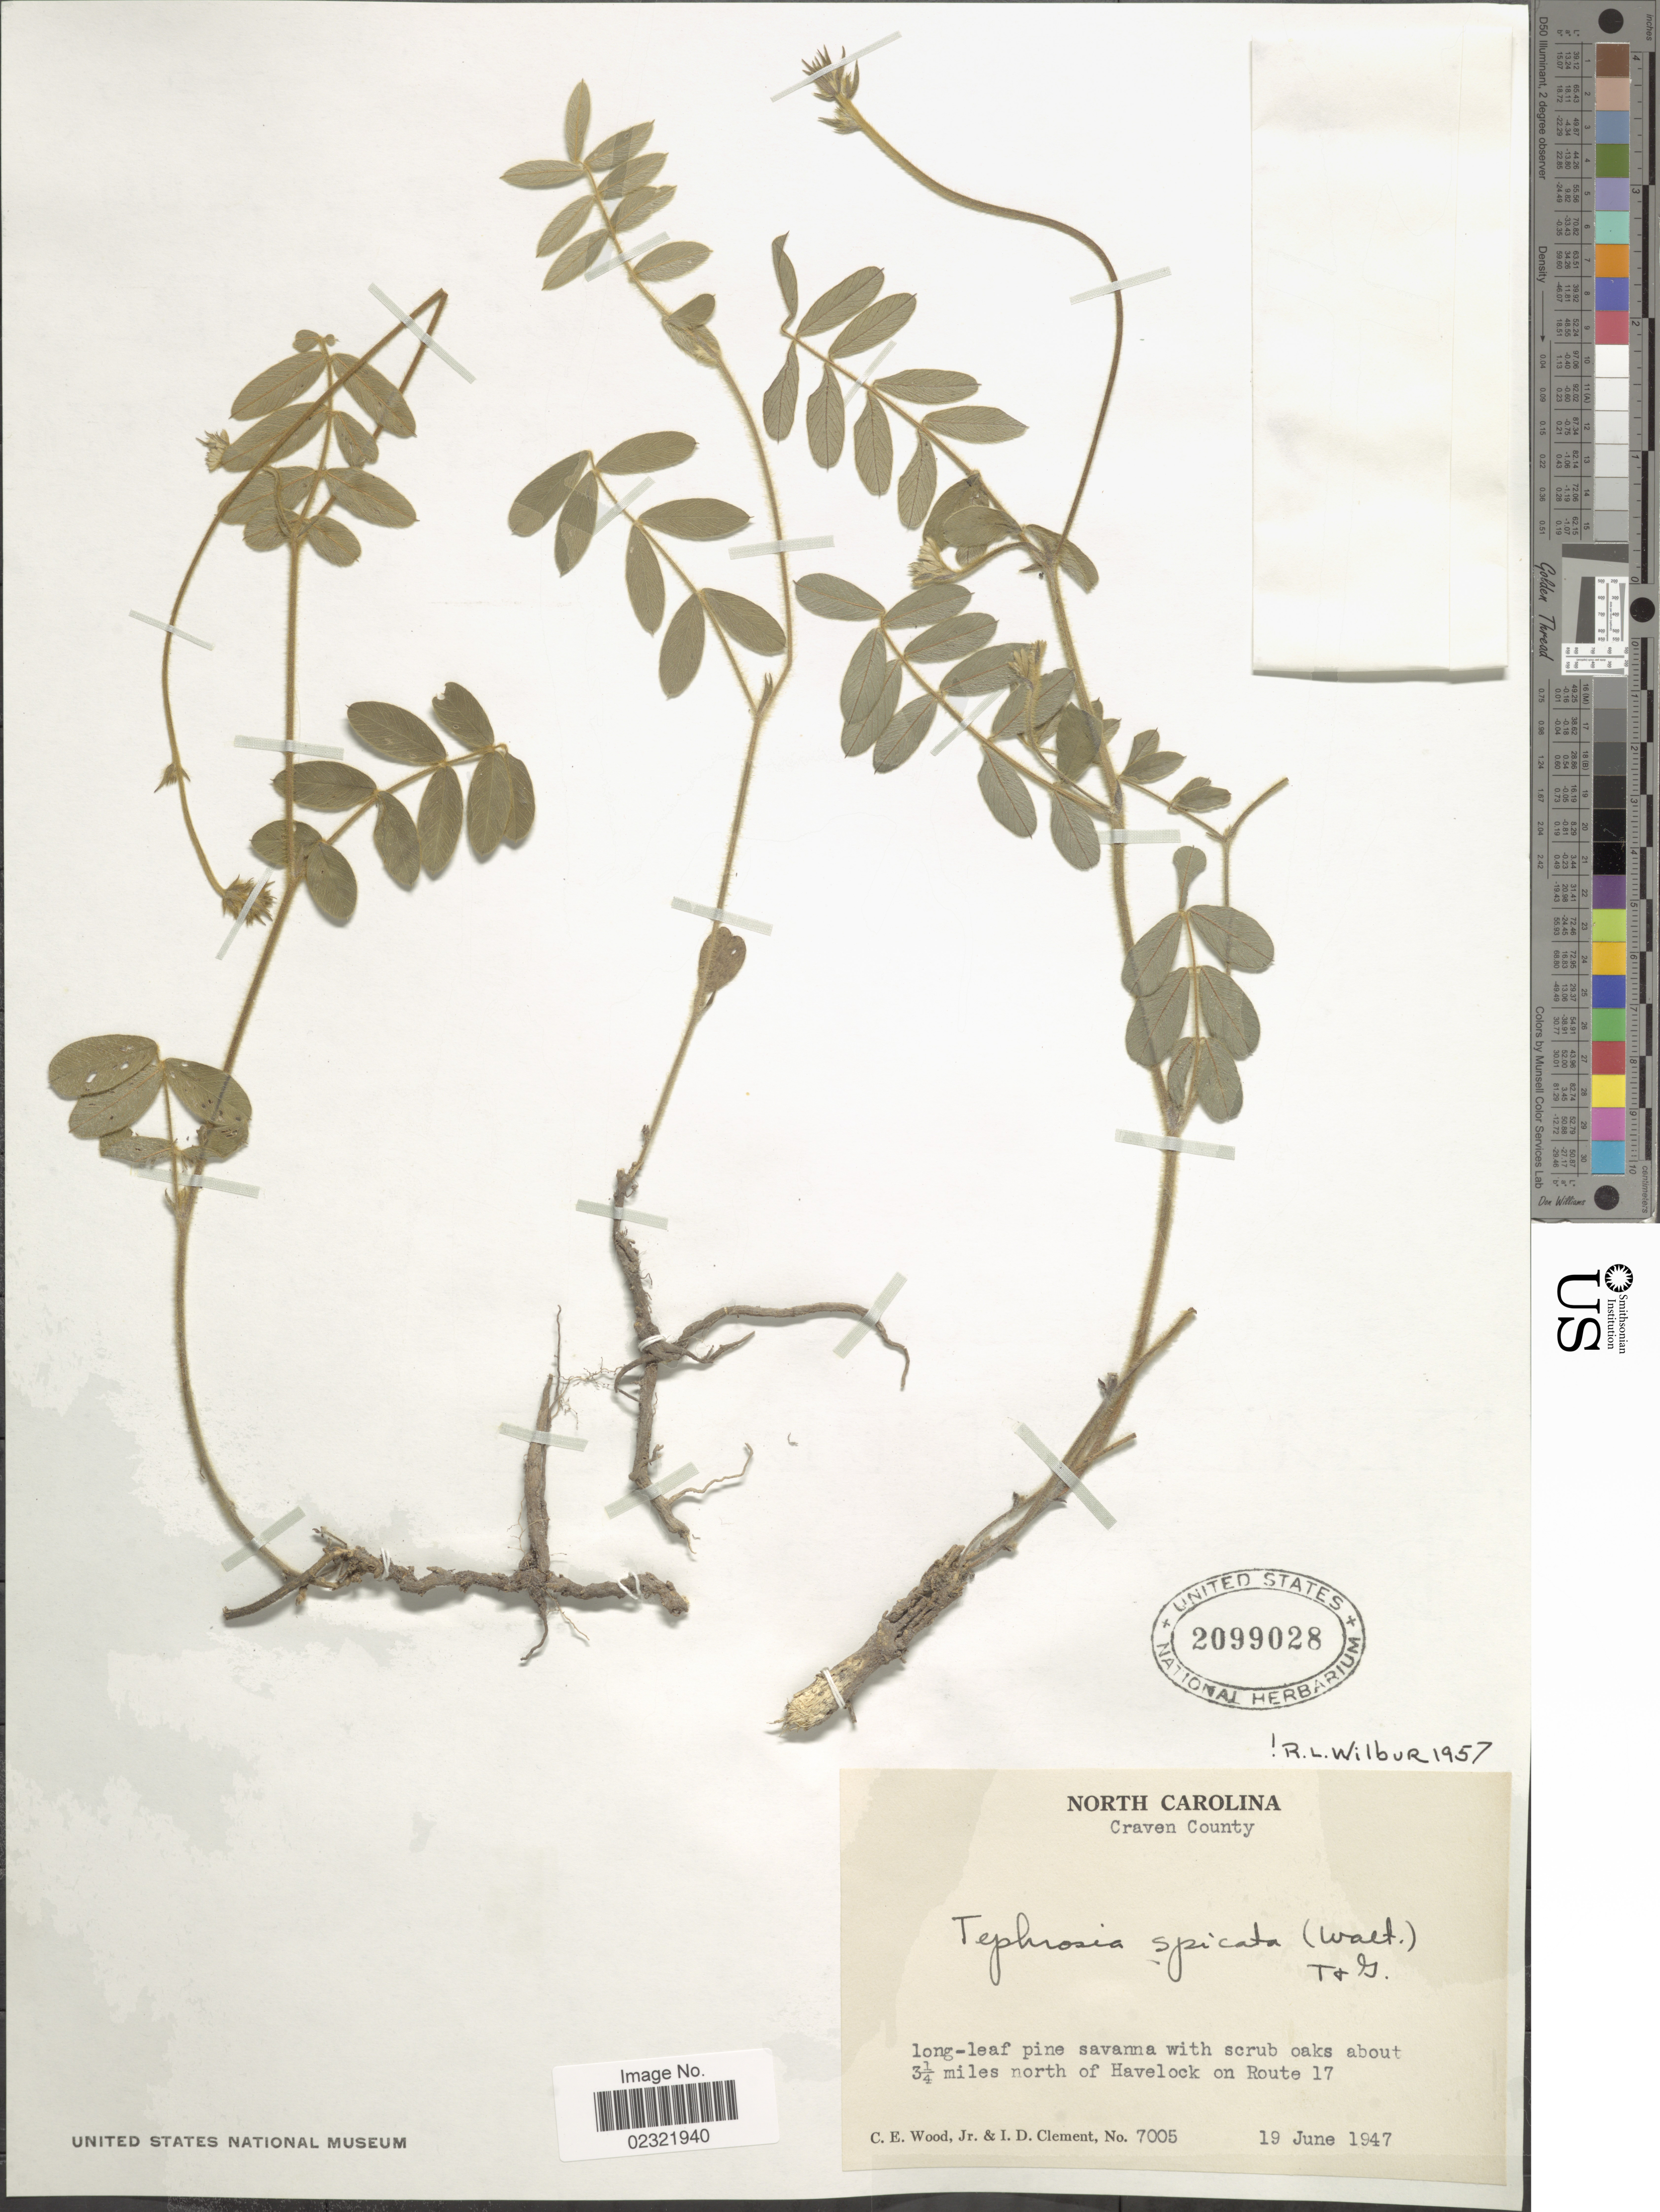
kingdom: Plantae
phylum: Tracheophyta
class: Magnoliopsida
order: Fabales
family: Fabaceae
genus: Tephrosia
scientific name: Tephrosia spicata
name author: (Walter) Torr. & A. Gray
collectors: C. Wood & I. Clement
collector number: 7005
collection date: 1947-06-19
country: United States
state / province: North Carolina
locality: Craven County, about 3¼ miles north of Havelock on Route 17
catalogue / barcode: US 2099028